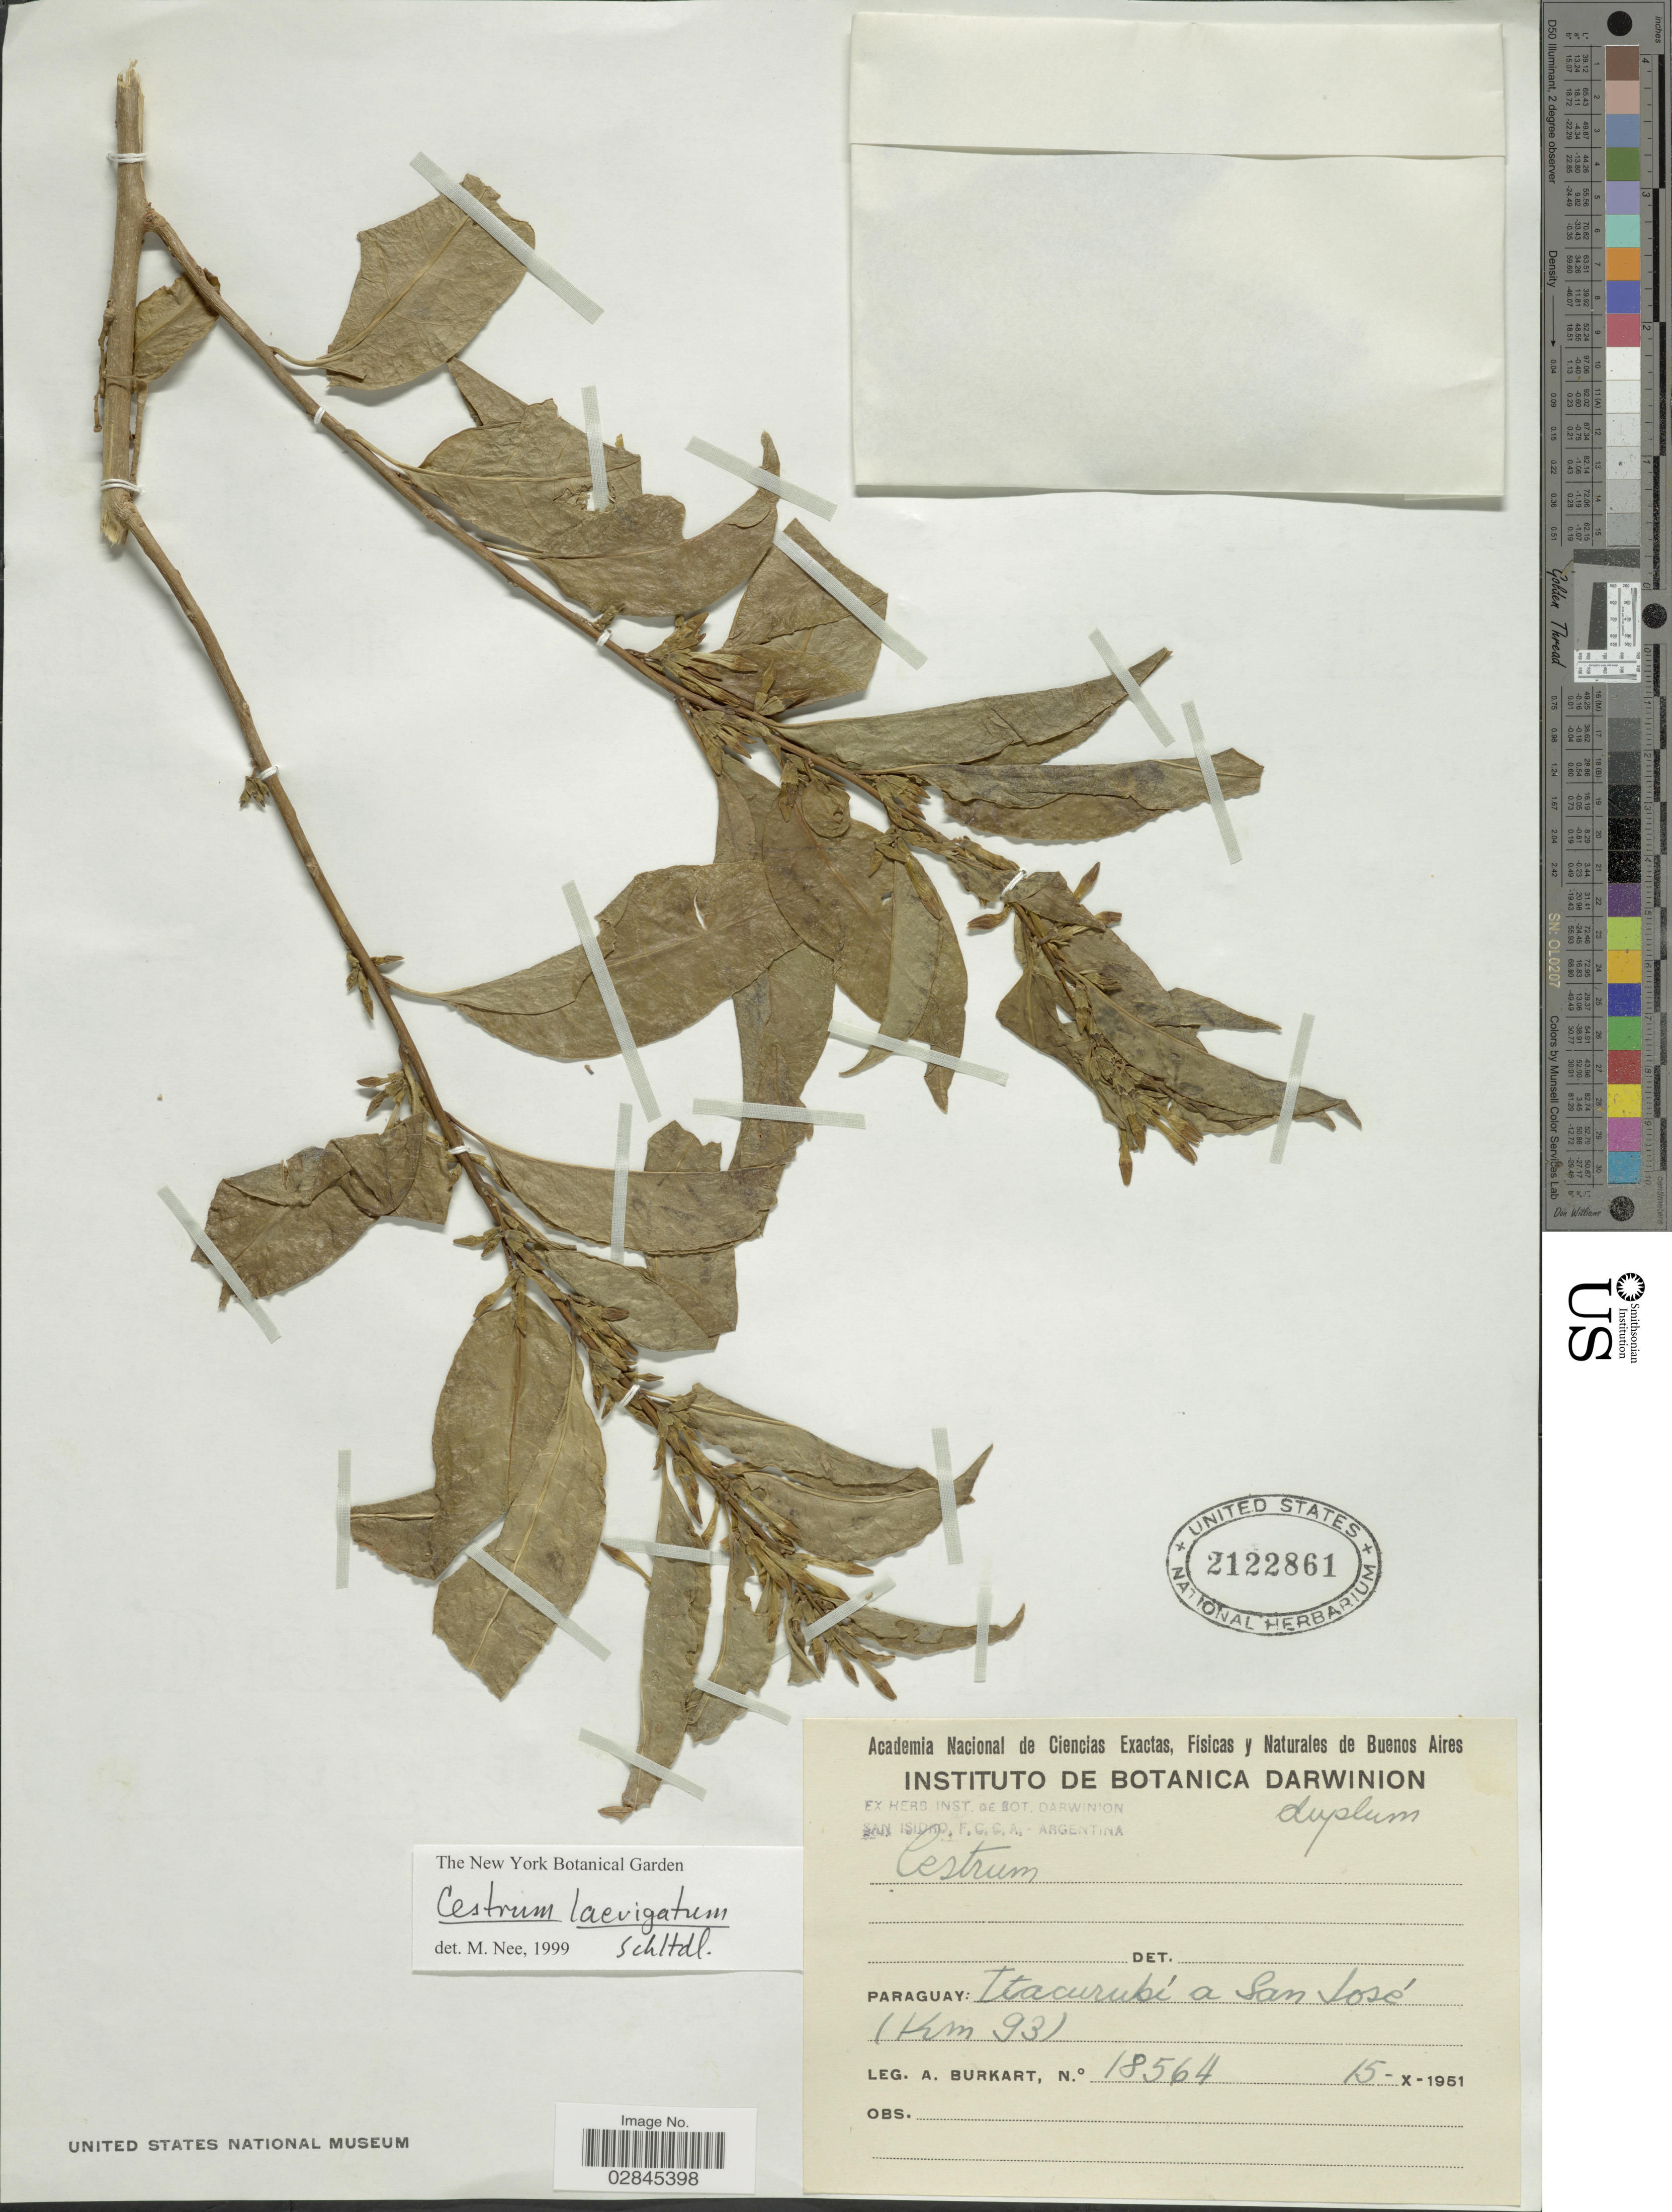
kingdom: Plantae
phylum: Tracheophyta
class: Magnoliopsida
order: Solanales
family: Solanaceae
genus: Cestrum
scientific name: Cestrum laevigatum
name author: Schltdl.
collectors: A. E. Burkart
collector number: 18564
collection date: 1951-10-15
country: Paraguay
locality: Itacurubí a San José (Km 93).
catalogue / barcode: US 2122861